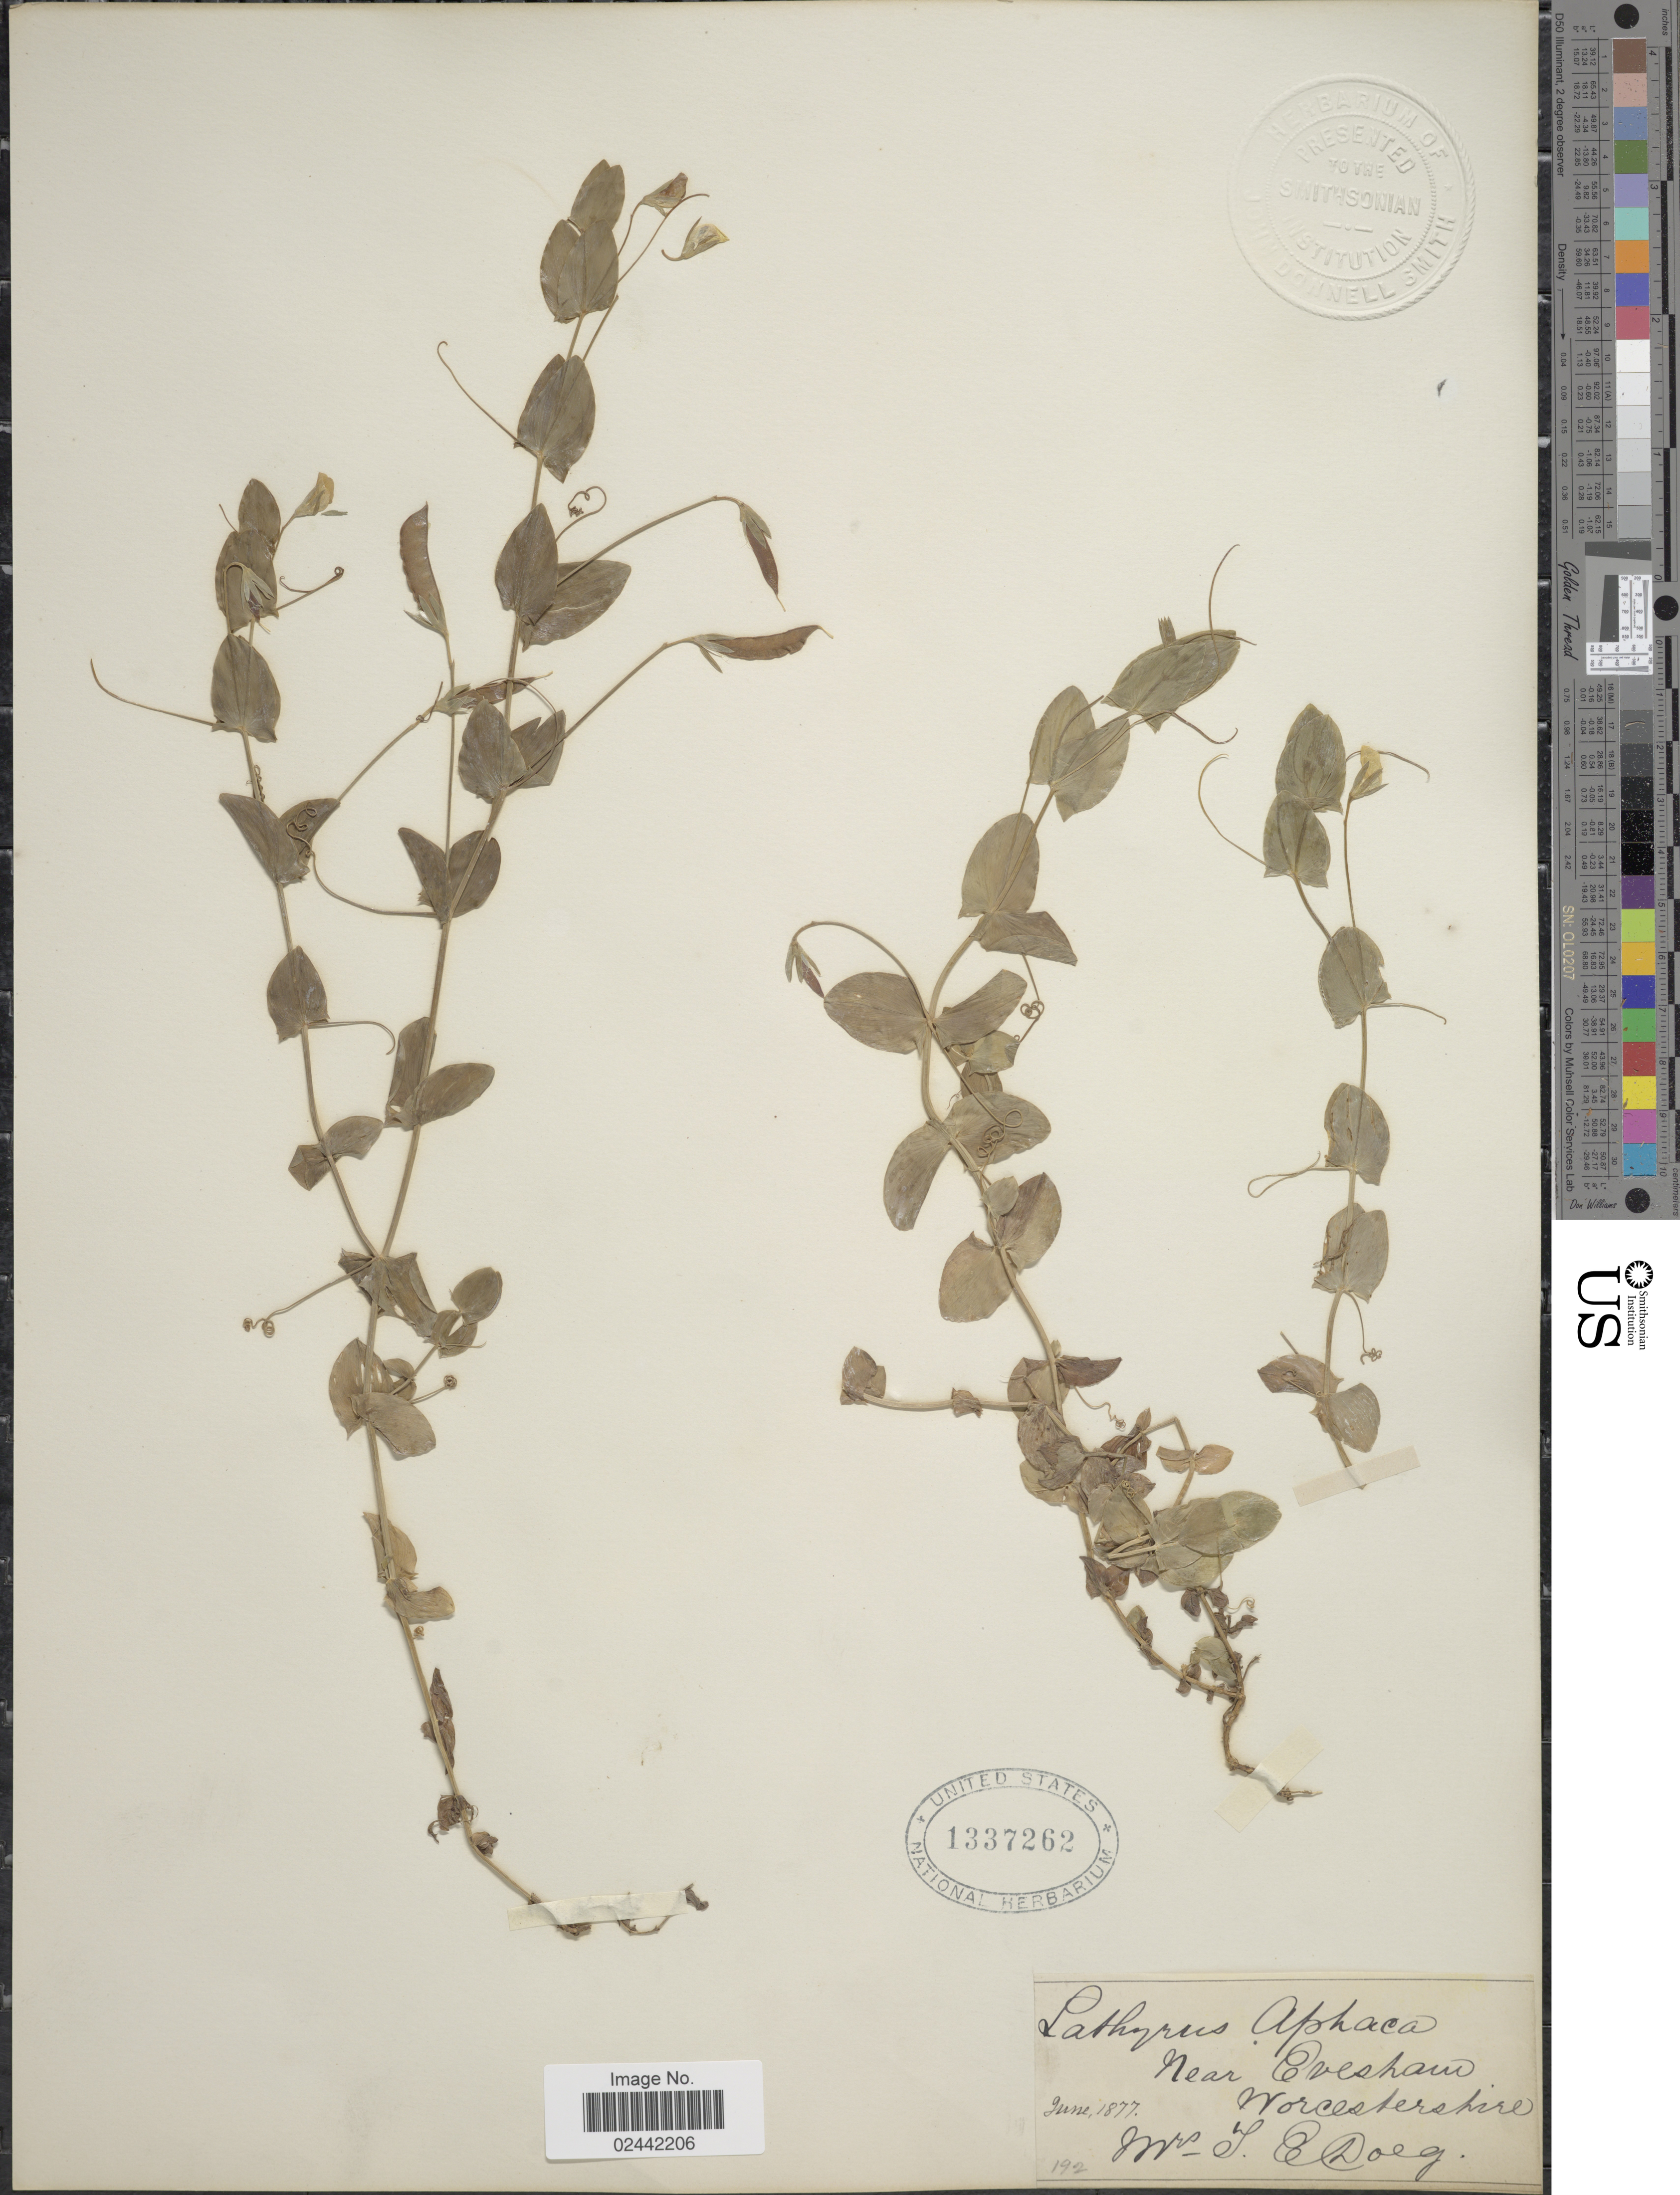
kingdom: Plantae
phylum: Tracheophyta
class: Magnoliopsida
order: Fabales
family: Fabaceae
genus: Lathyrus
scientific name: Lathyrus aphaca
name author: L.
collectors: T. Doeg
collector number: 192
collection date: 1877-06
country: United Kingdom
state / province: England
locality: Near Eveshaw, Worcestershire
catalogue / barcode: US 1337262